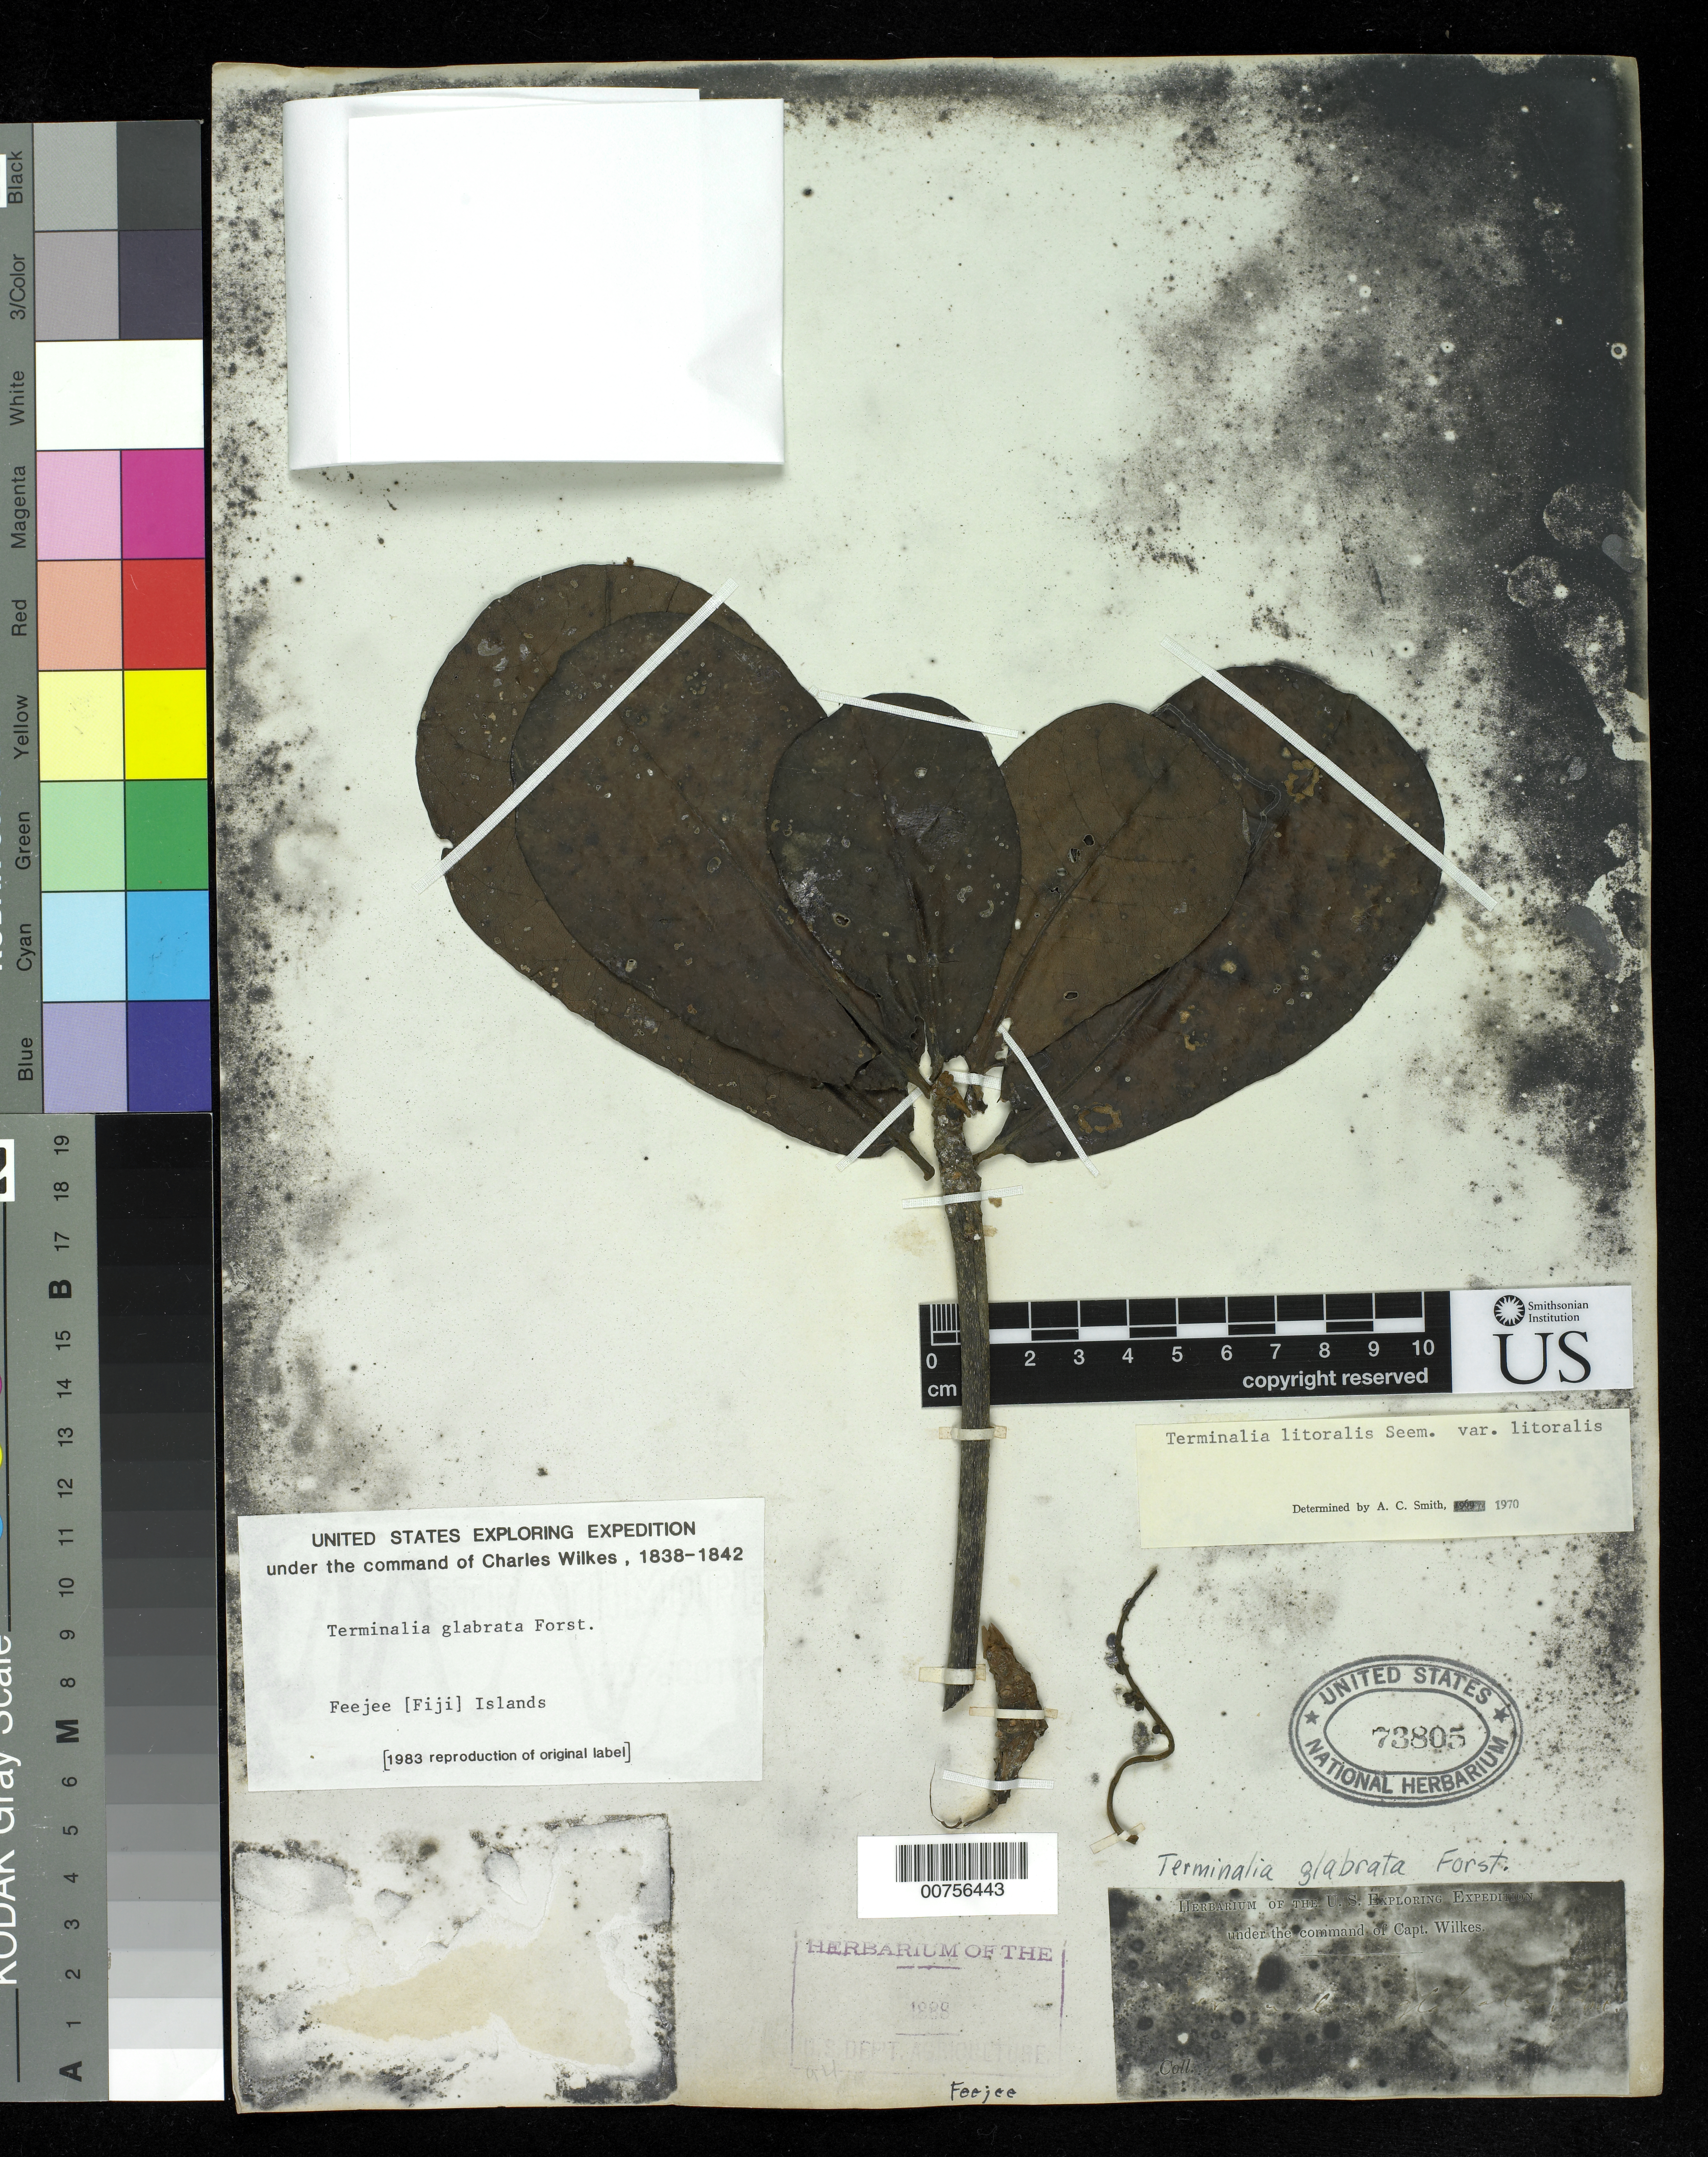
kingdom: Plantae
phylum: Tracheophyta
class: Magnoliopsida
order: Myrtales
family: Combretaceae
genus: Terminalia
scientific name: Terminalia litoralis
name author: Seem.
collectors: Wilkes Explor. Exped.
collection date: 1838/1842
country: Fiji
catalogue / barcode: US 73805